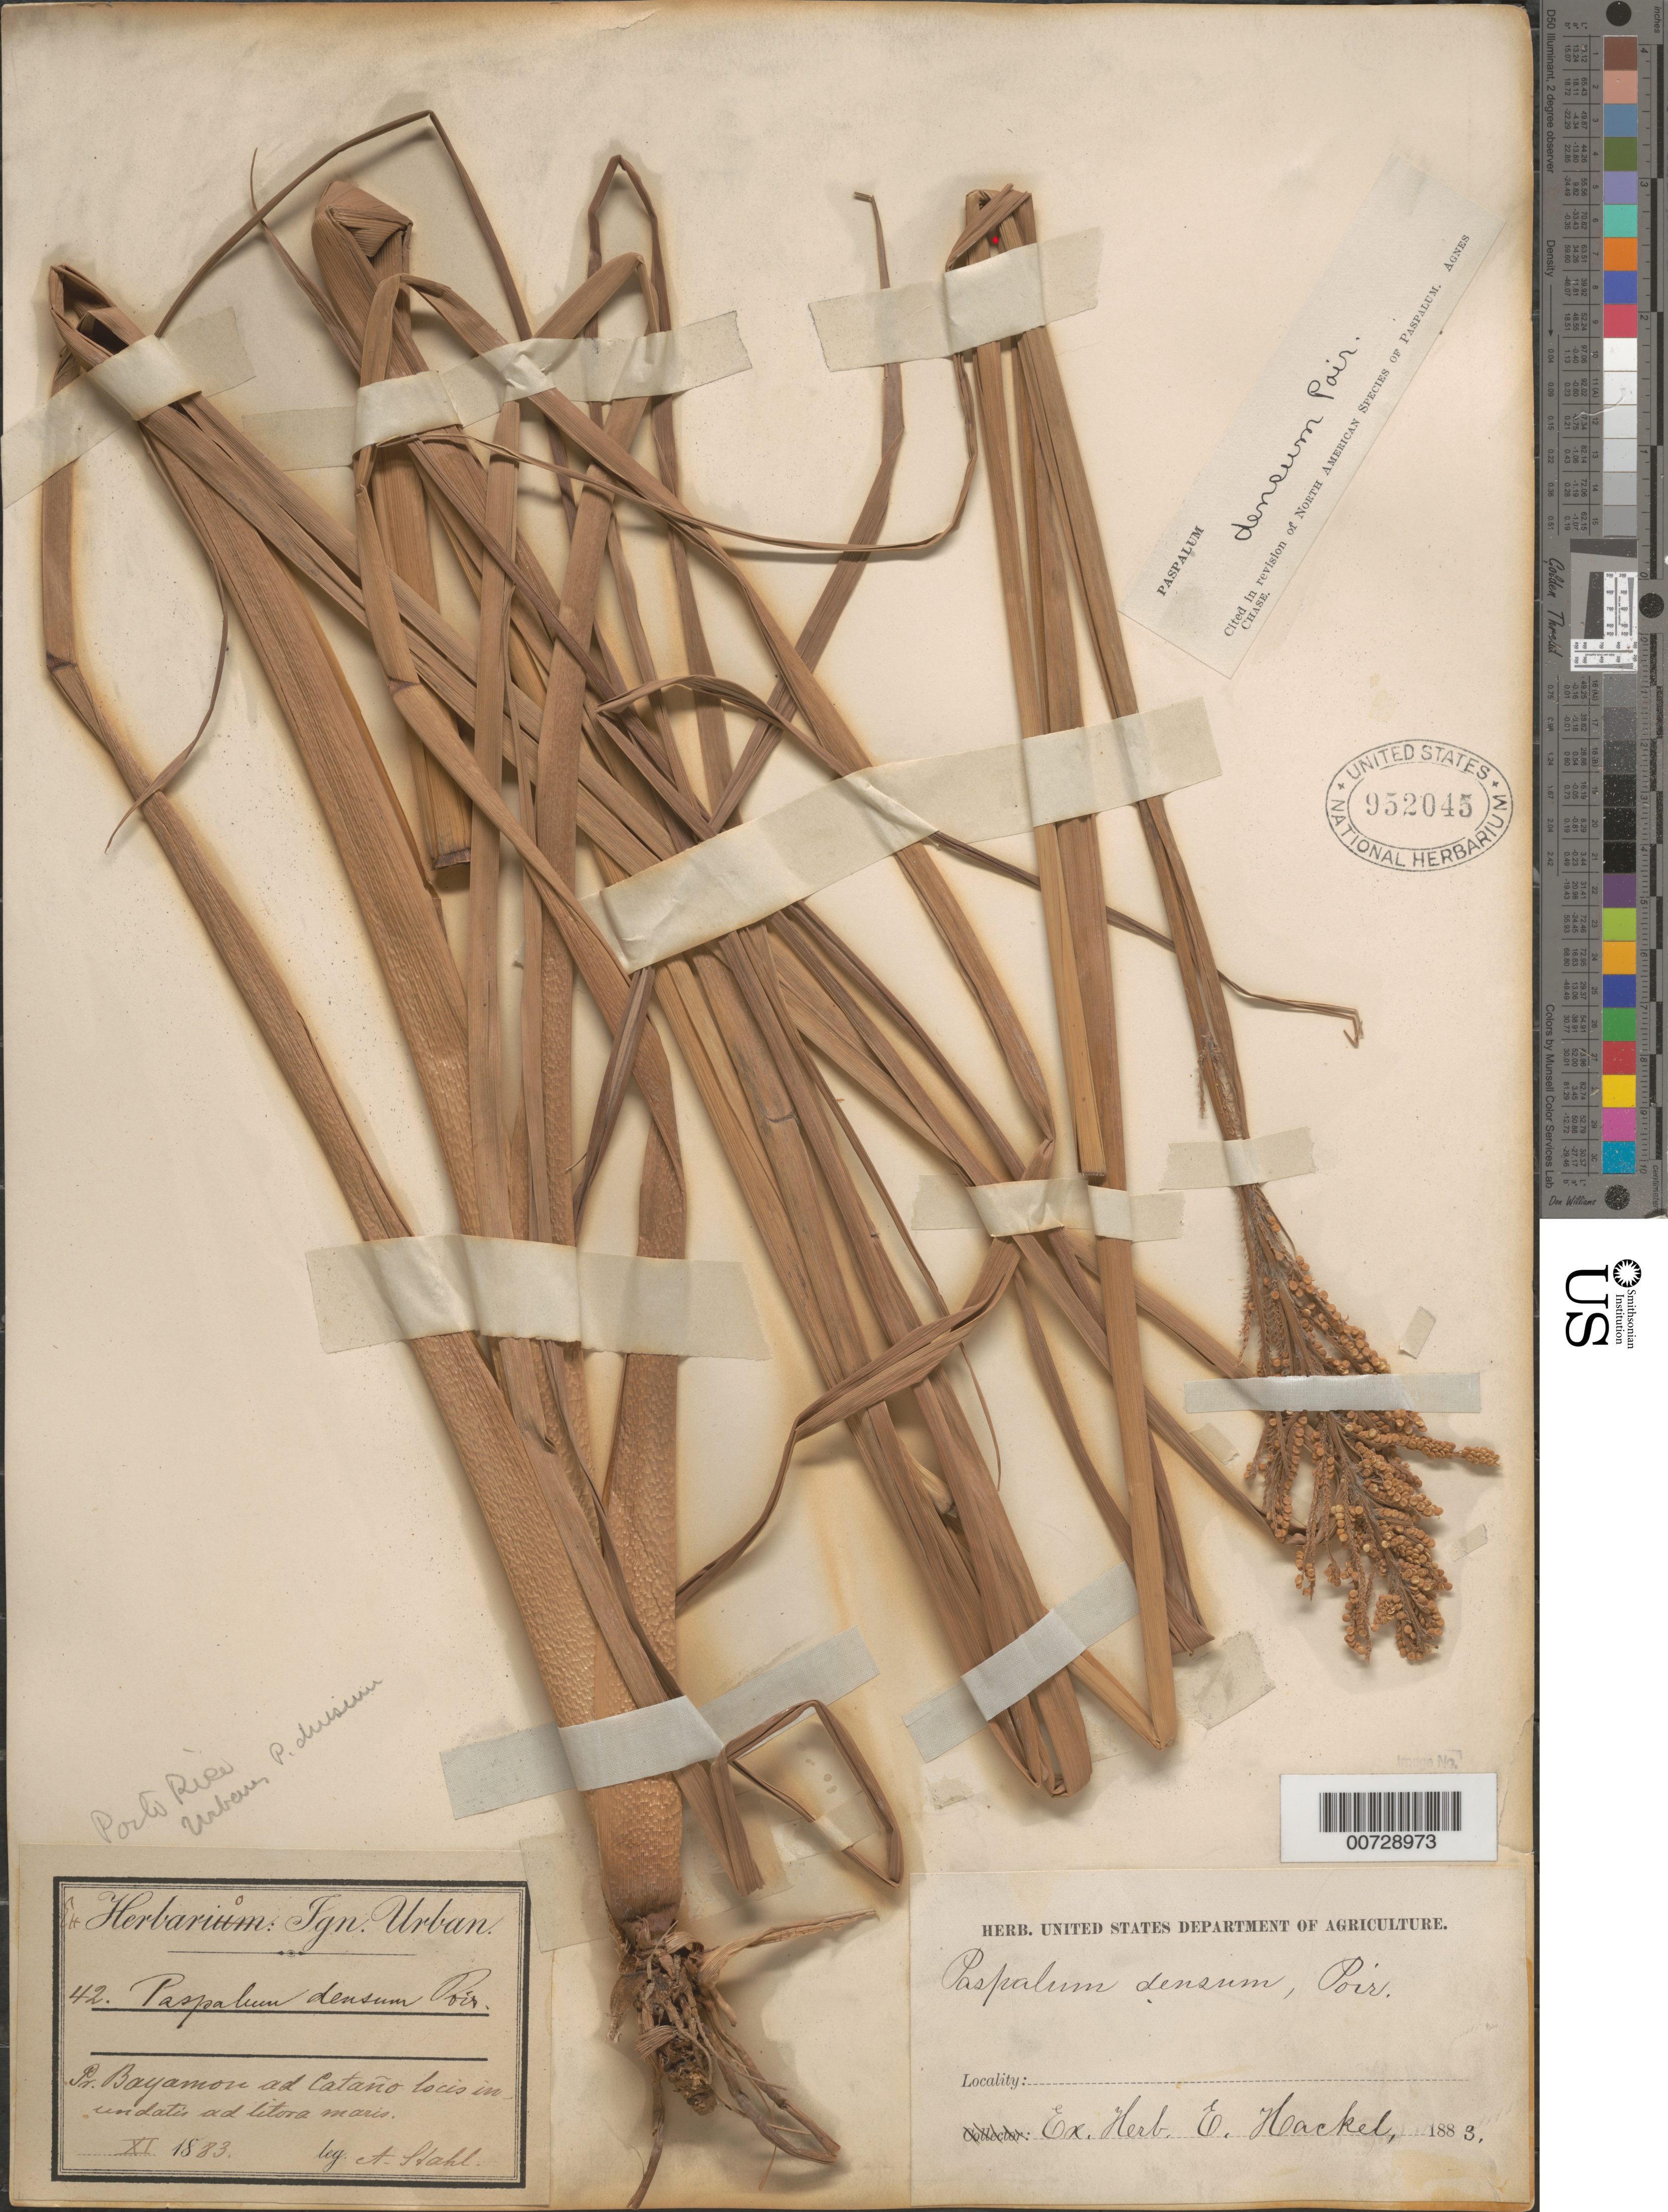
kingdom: Plantae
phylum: Tracheophyta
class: Liliopsida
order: Poales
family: Poaceae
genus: Paspalum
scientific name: Paspalum densum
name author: Poir.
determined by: Hackel, E.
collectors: A. Stahl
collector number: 42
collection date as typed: Nov 1883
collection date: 1883-11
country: Puerto Rico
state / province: Bayamón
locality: Ad Cataño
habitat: locis inundate ad litora viaris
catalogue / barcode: US 952045